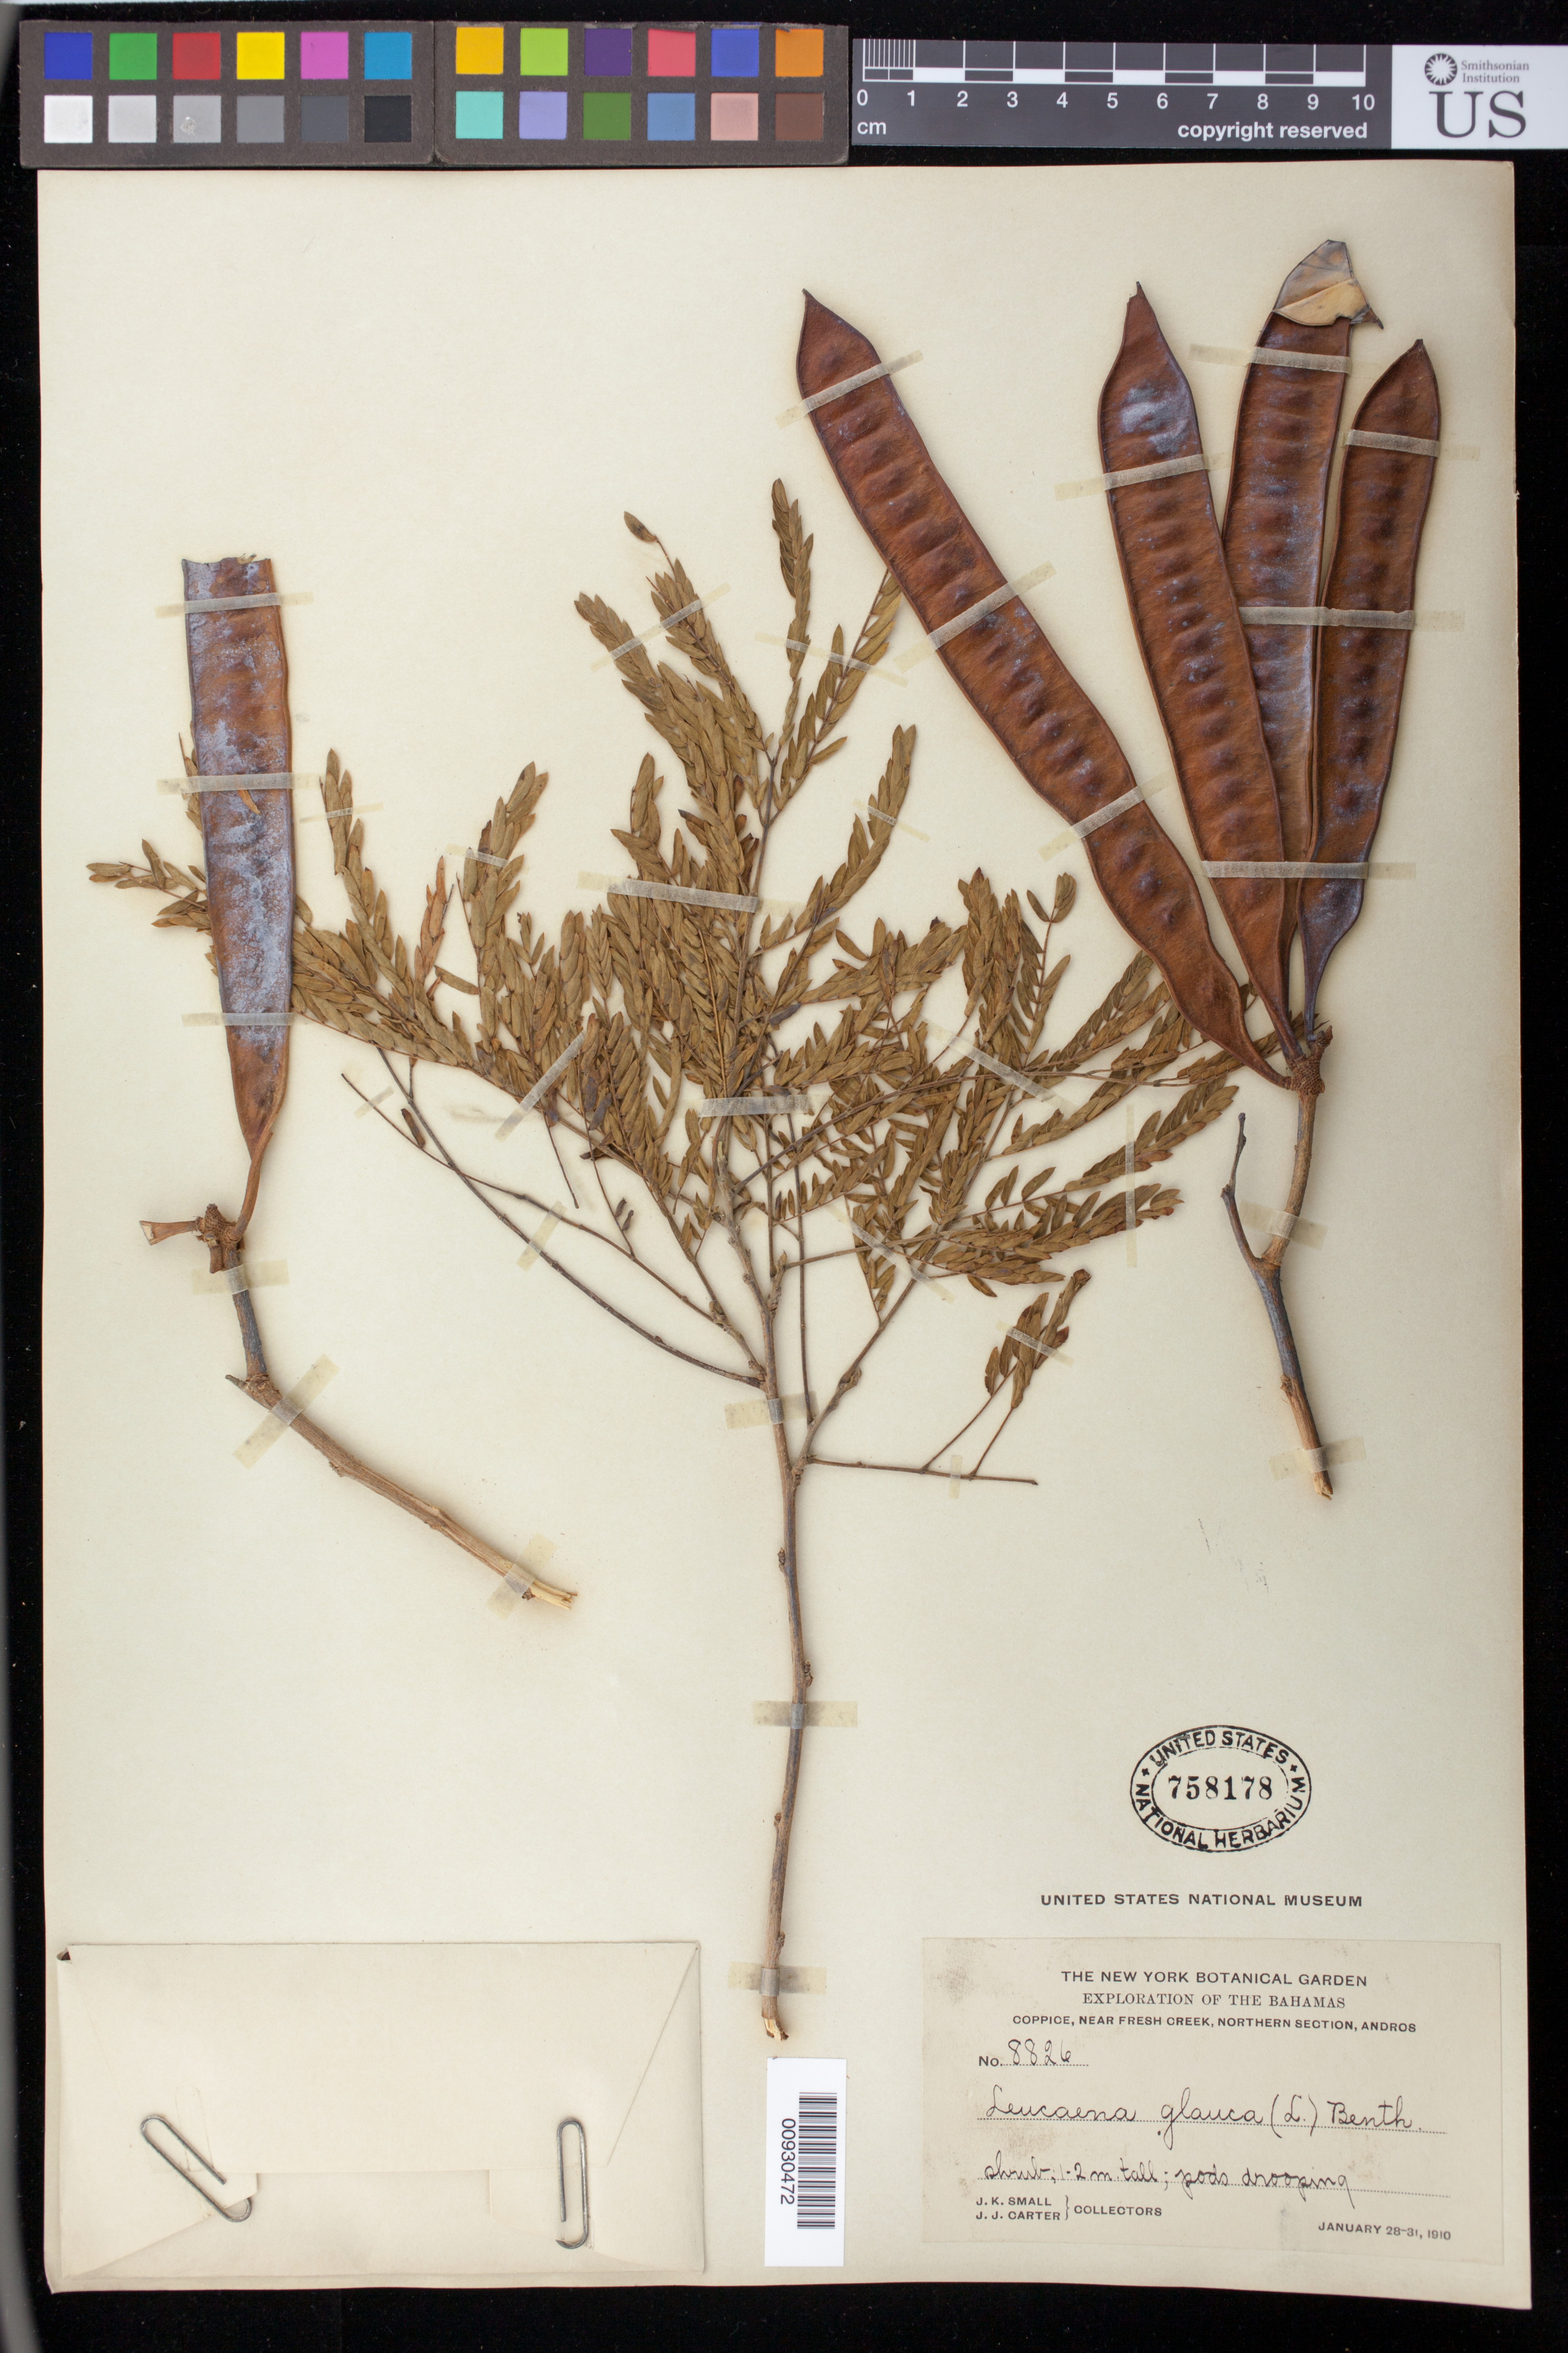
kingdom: Plantae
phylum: Tracheophyta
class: Magnoliopsida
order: Fabales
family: Fabaceae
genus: Leucaena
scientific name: Leucaena leucocephala subsp. leucocephala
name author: (Lam.) de Wit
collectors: J. K. Small & J. J. Carter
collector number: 8826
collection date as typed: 28 Jan 1910 to 31 Jan 1910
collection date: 1910-01-28/1910-01-31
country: Bahamas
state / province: North Andros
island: Andros I.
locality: Coppice, Near Fresh Creek, Northern Section, Andros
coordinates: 0 N, 0 E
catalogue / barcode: US 758178